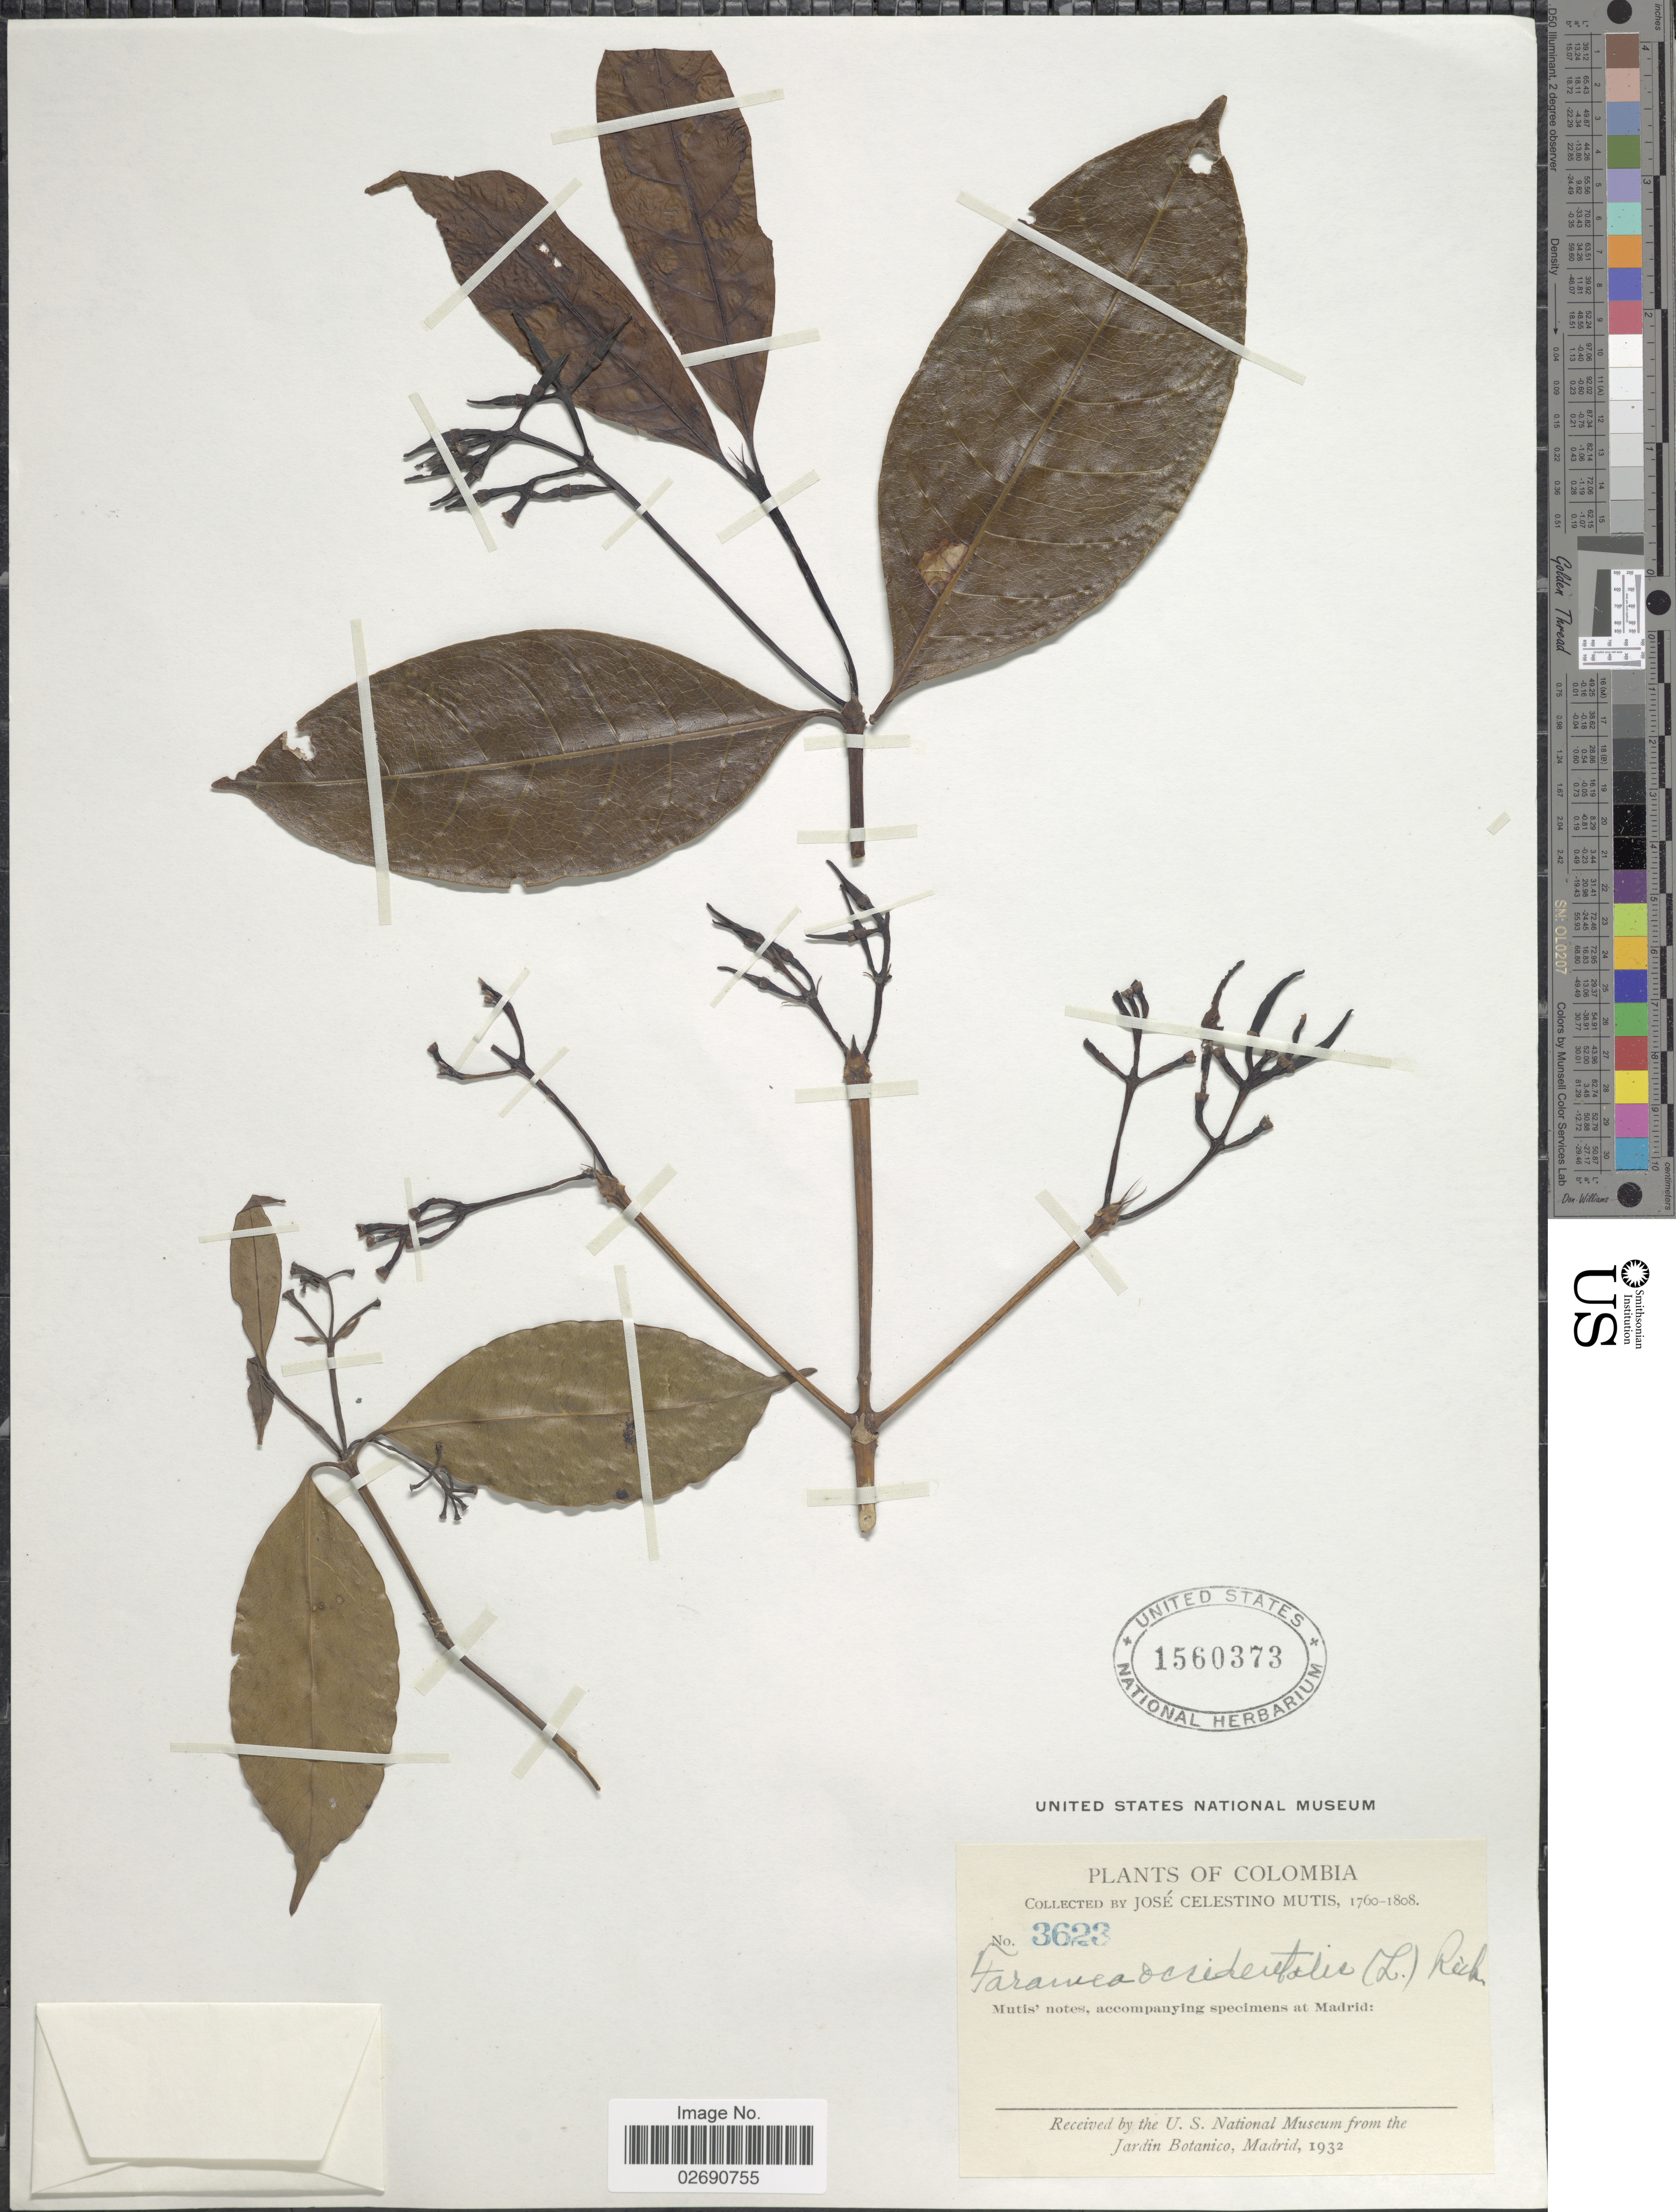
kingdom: Plantae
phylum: Tracheophyta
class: Magnoliopsida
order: Gentianales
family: Rubiaceae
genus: Faramea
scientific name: Faramea occidentalis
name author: (L.) A. Rich.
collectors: J. C. B. Mutis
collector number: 3623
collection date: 1760/1808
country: Colombia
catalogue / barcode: US 1560373